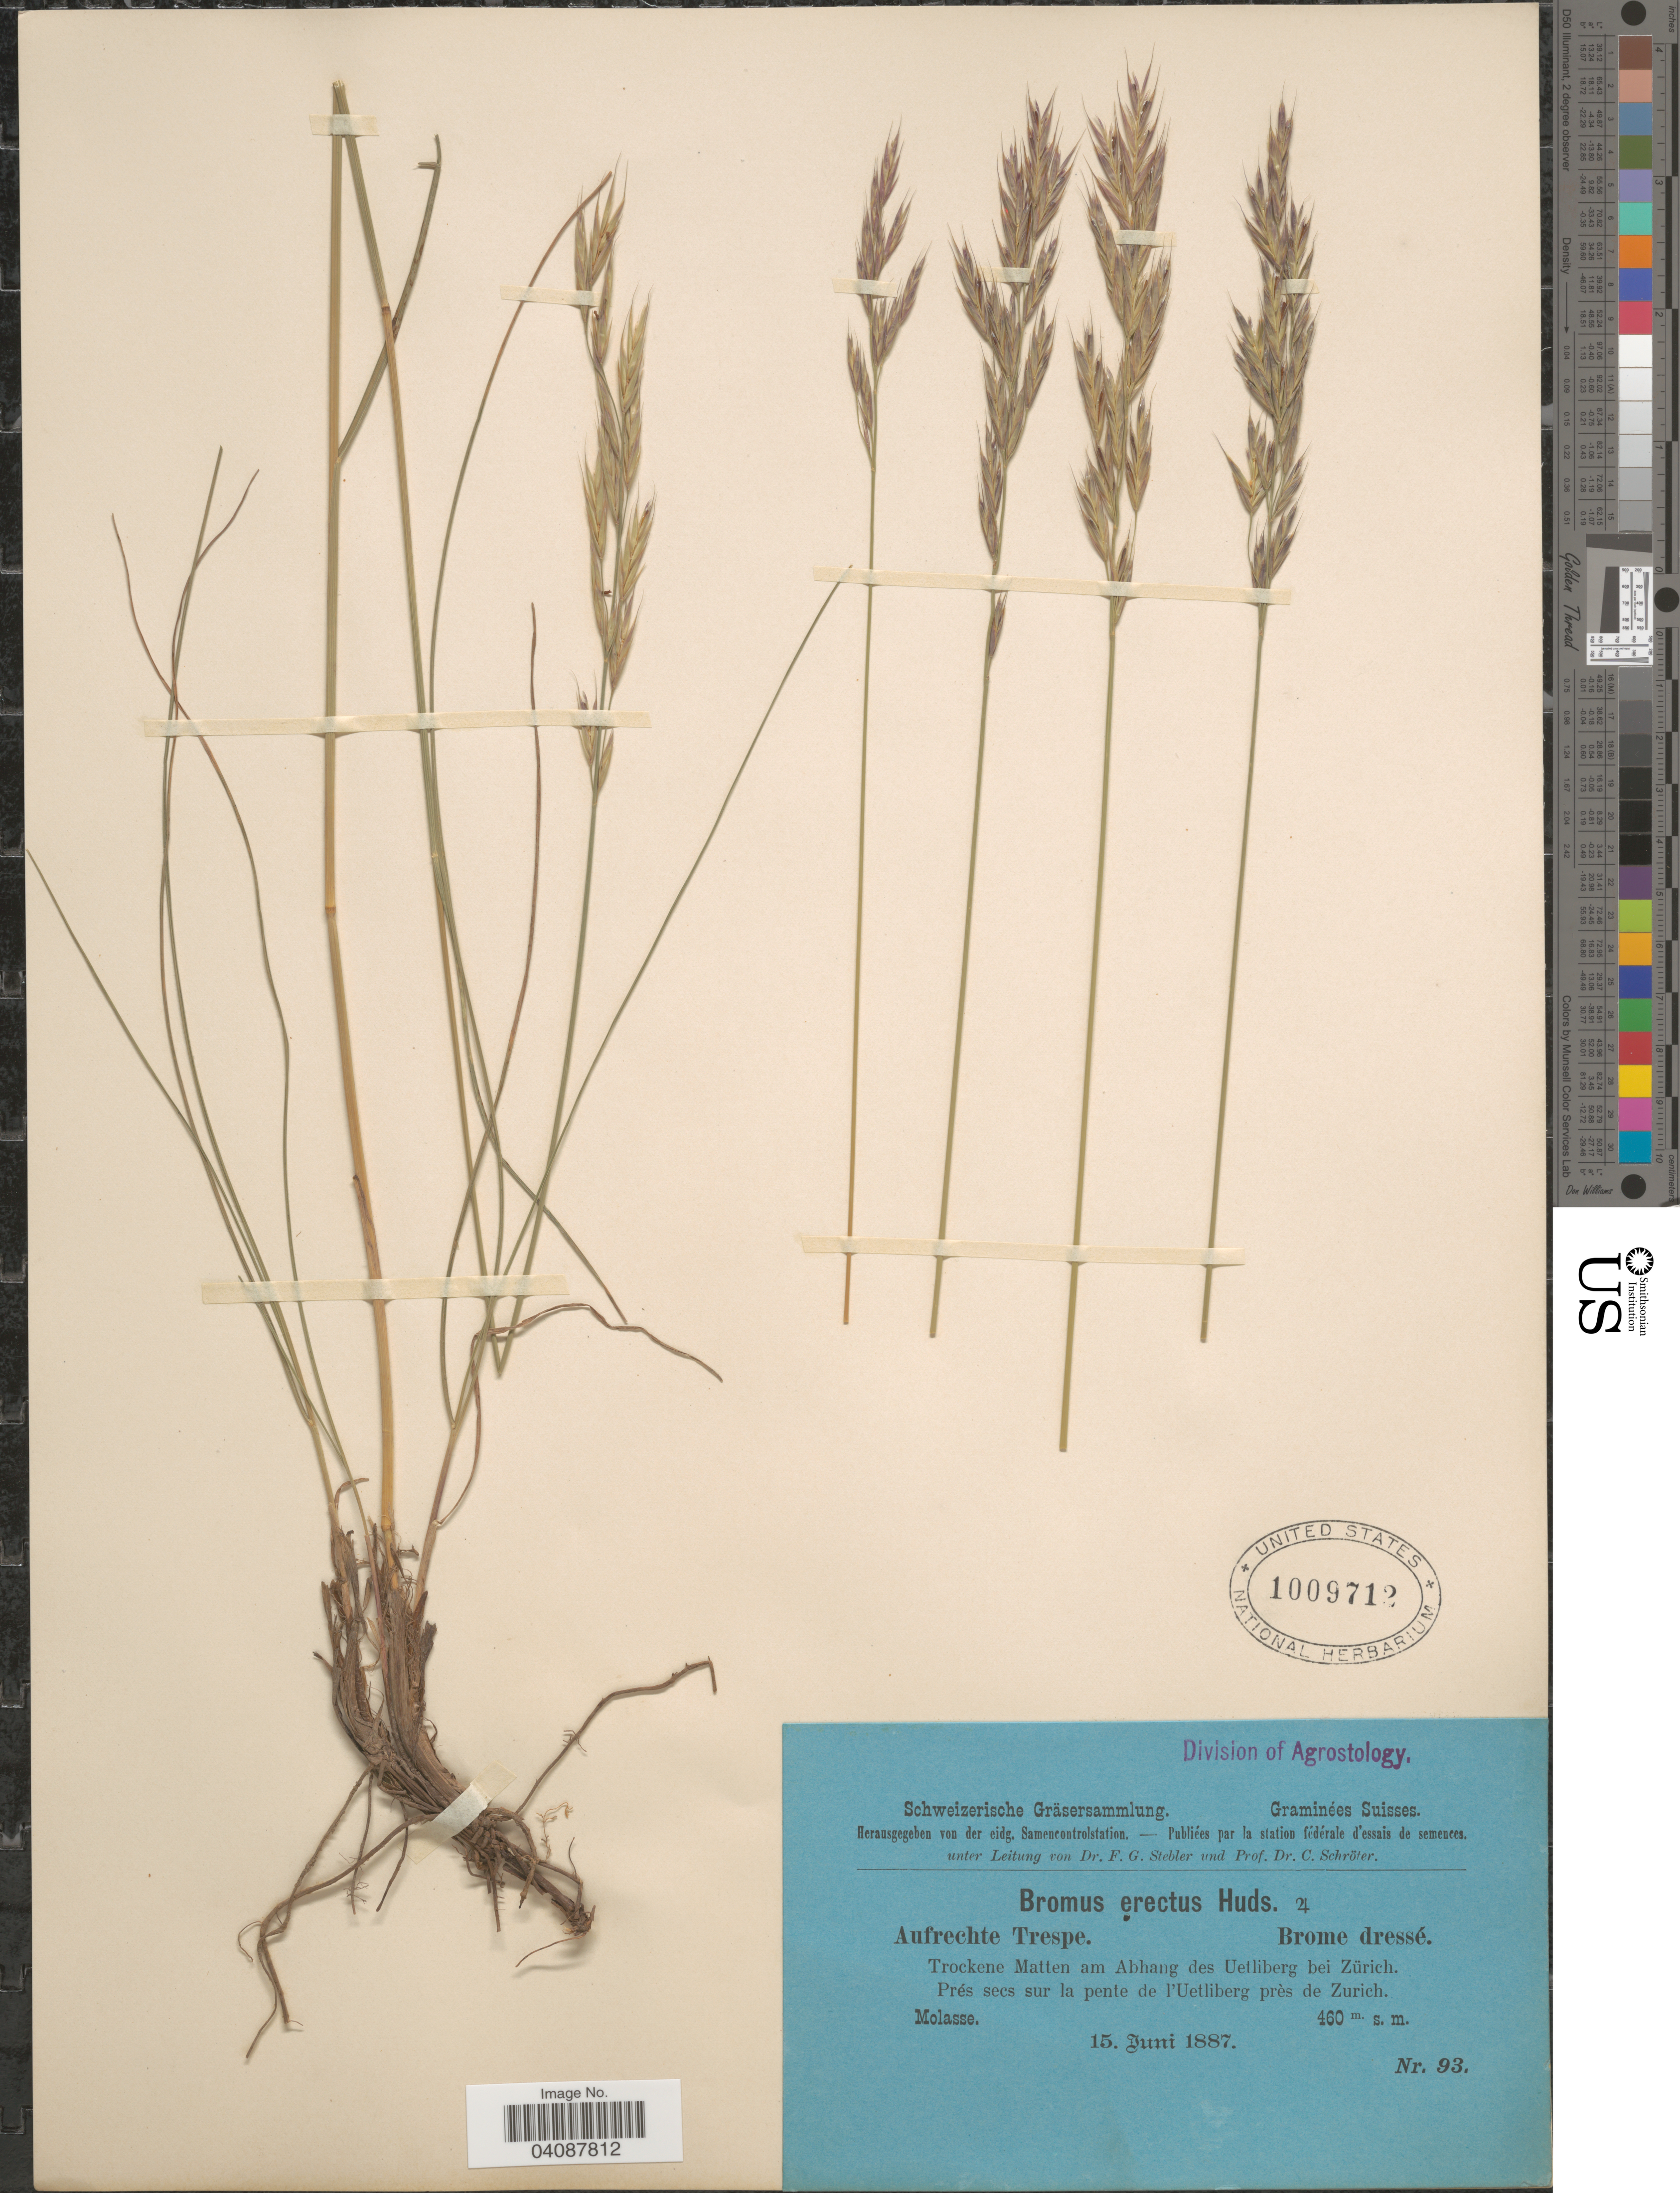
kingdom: Plantae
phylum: Tracheophyta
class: Liliopsida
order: Poales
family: Poaceae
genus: Bromus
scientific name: Bromus erectus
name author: Huds.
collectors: Stebler, F.G. & Schröter, C.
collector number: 93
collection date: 1887-06-15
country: Switzerland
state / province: Zurich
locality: Trockene Matten am Abhang des Uetliberg bei Zürich. Prés secs sur la pente de l'Uetliberg près de Zurich. Molasse.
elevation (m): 460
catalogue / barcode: US 1009712